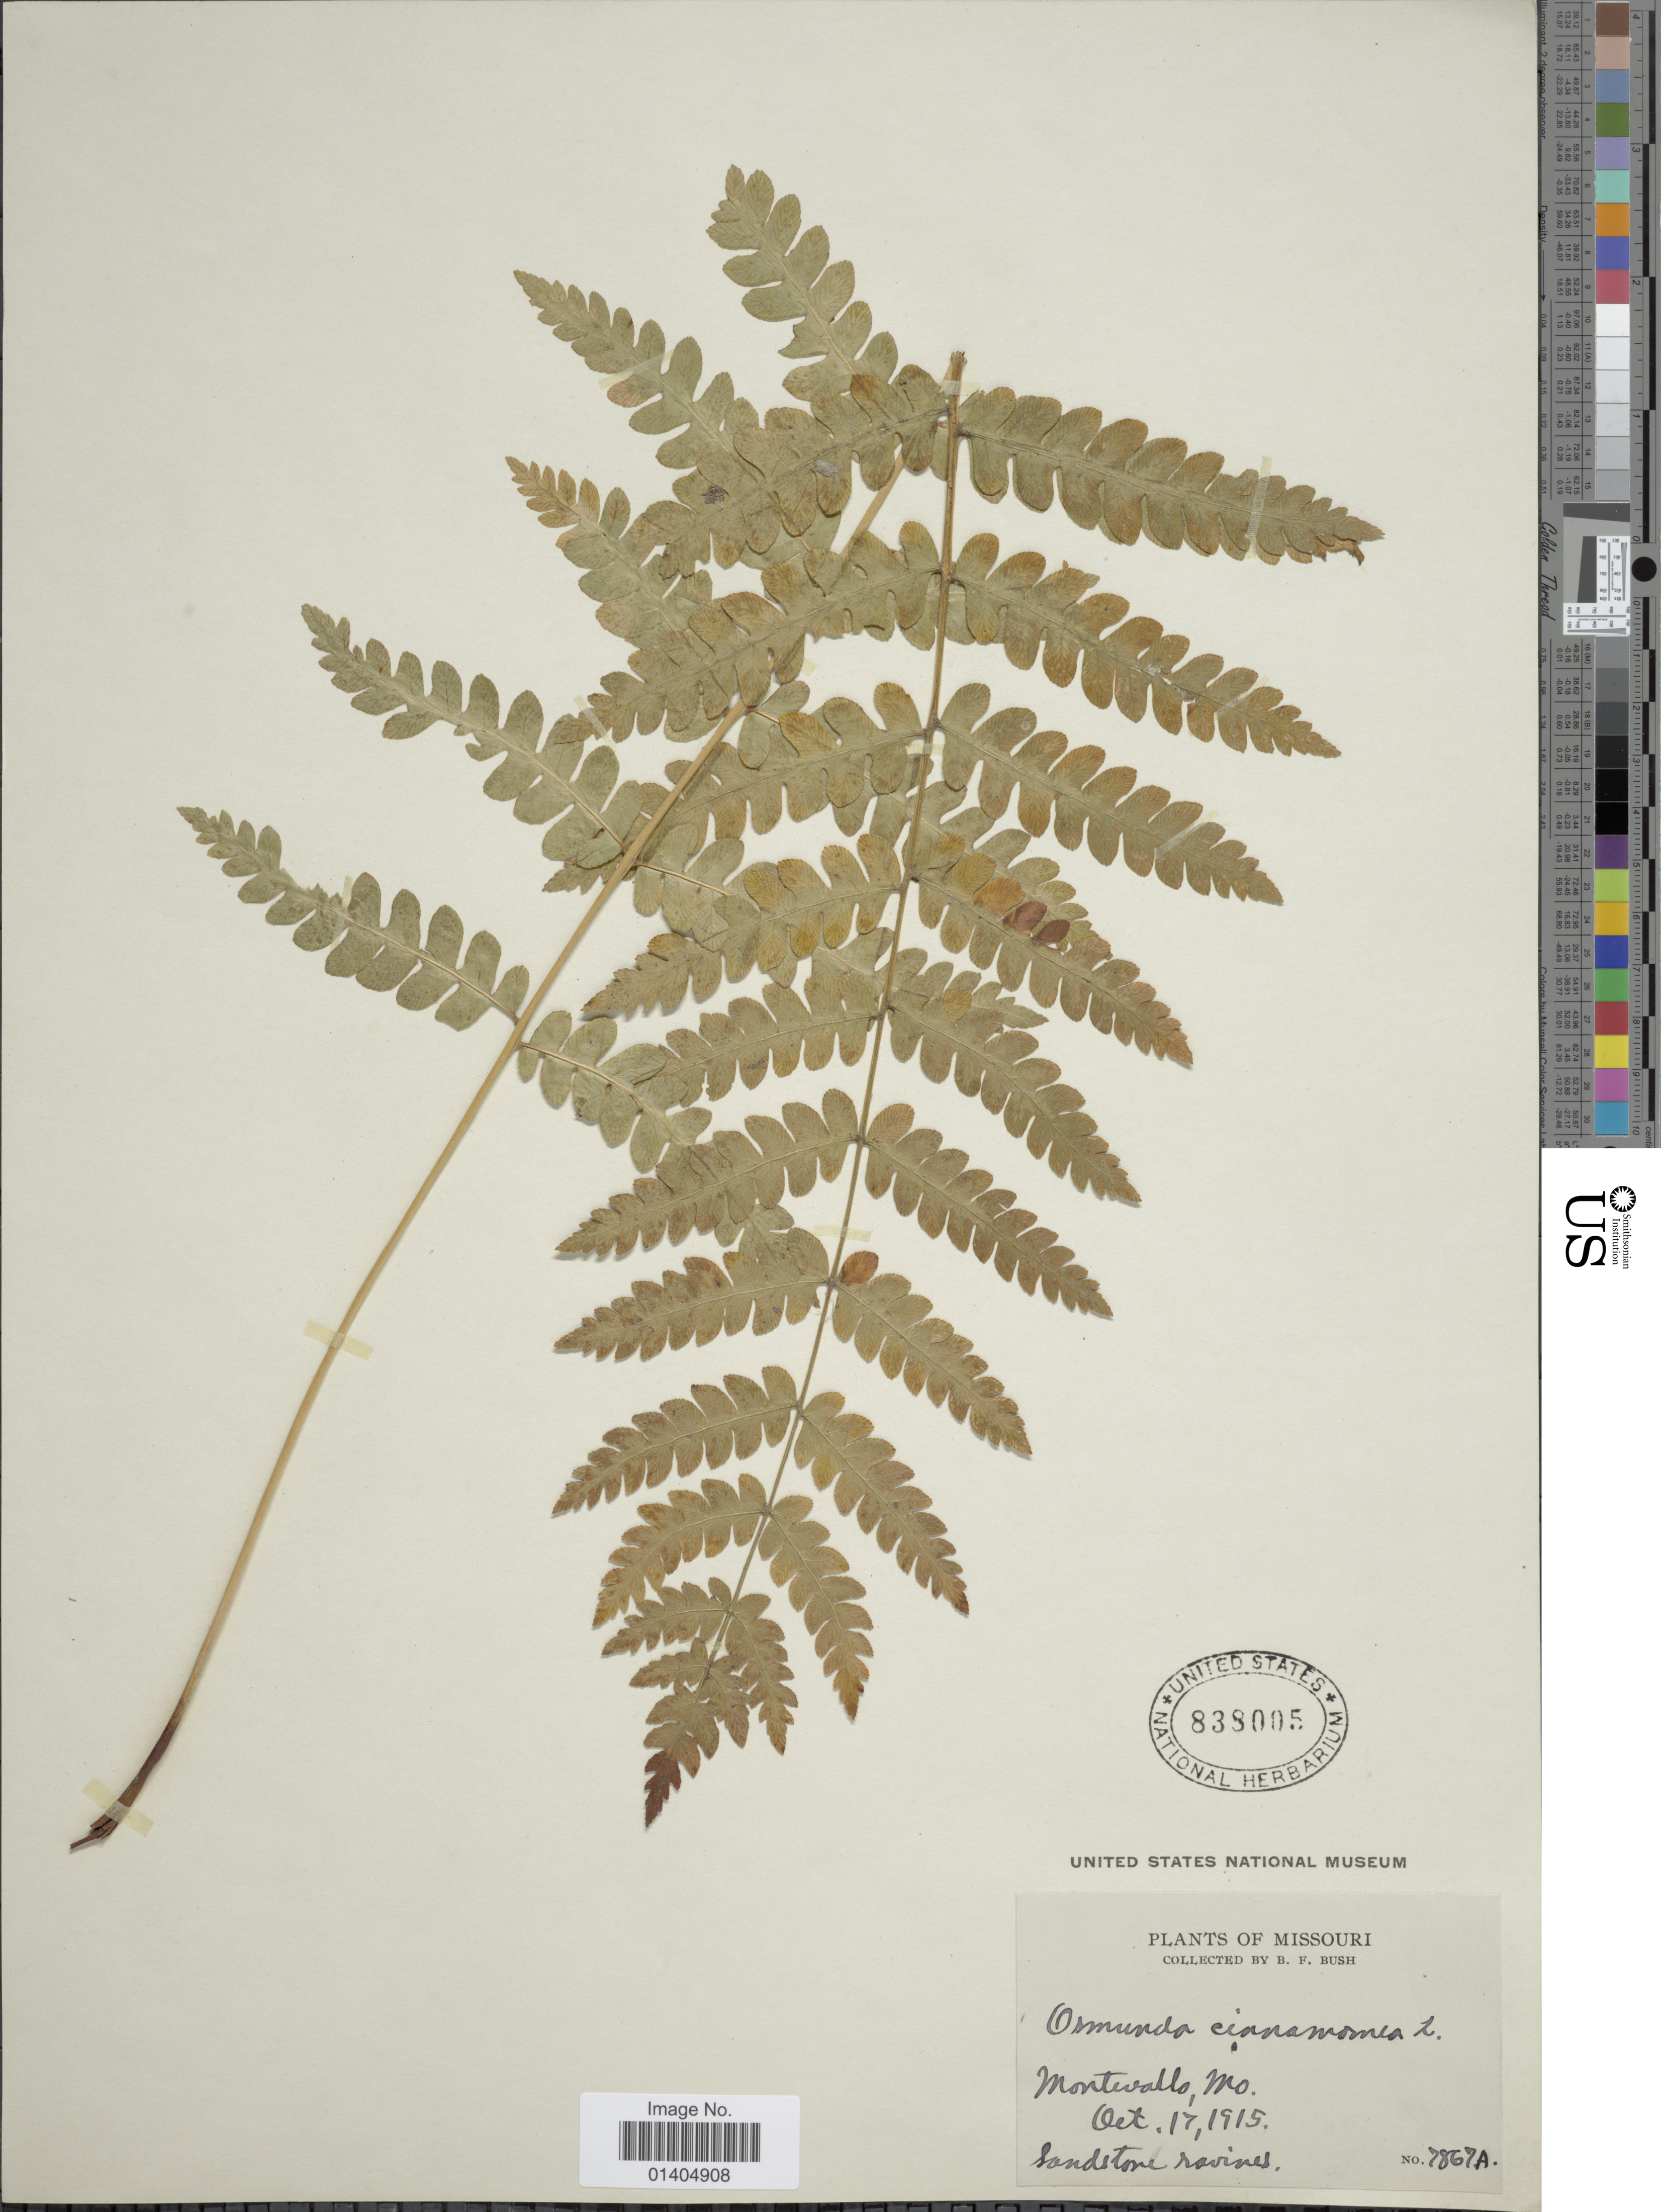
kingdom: Plantae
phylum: Tracheophyta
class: Polypodiopsida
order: Osmundales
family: Osmundaceae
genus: Osmundastrum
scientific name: Osmundastrum cinnamomeum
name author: (L.) C. Presl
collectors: B. F. Bush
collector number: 7867A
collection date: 1915-10-17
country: United States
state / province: Missouri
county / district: Vernon County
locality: Montevallo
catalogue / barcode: US 838005